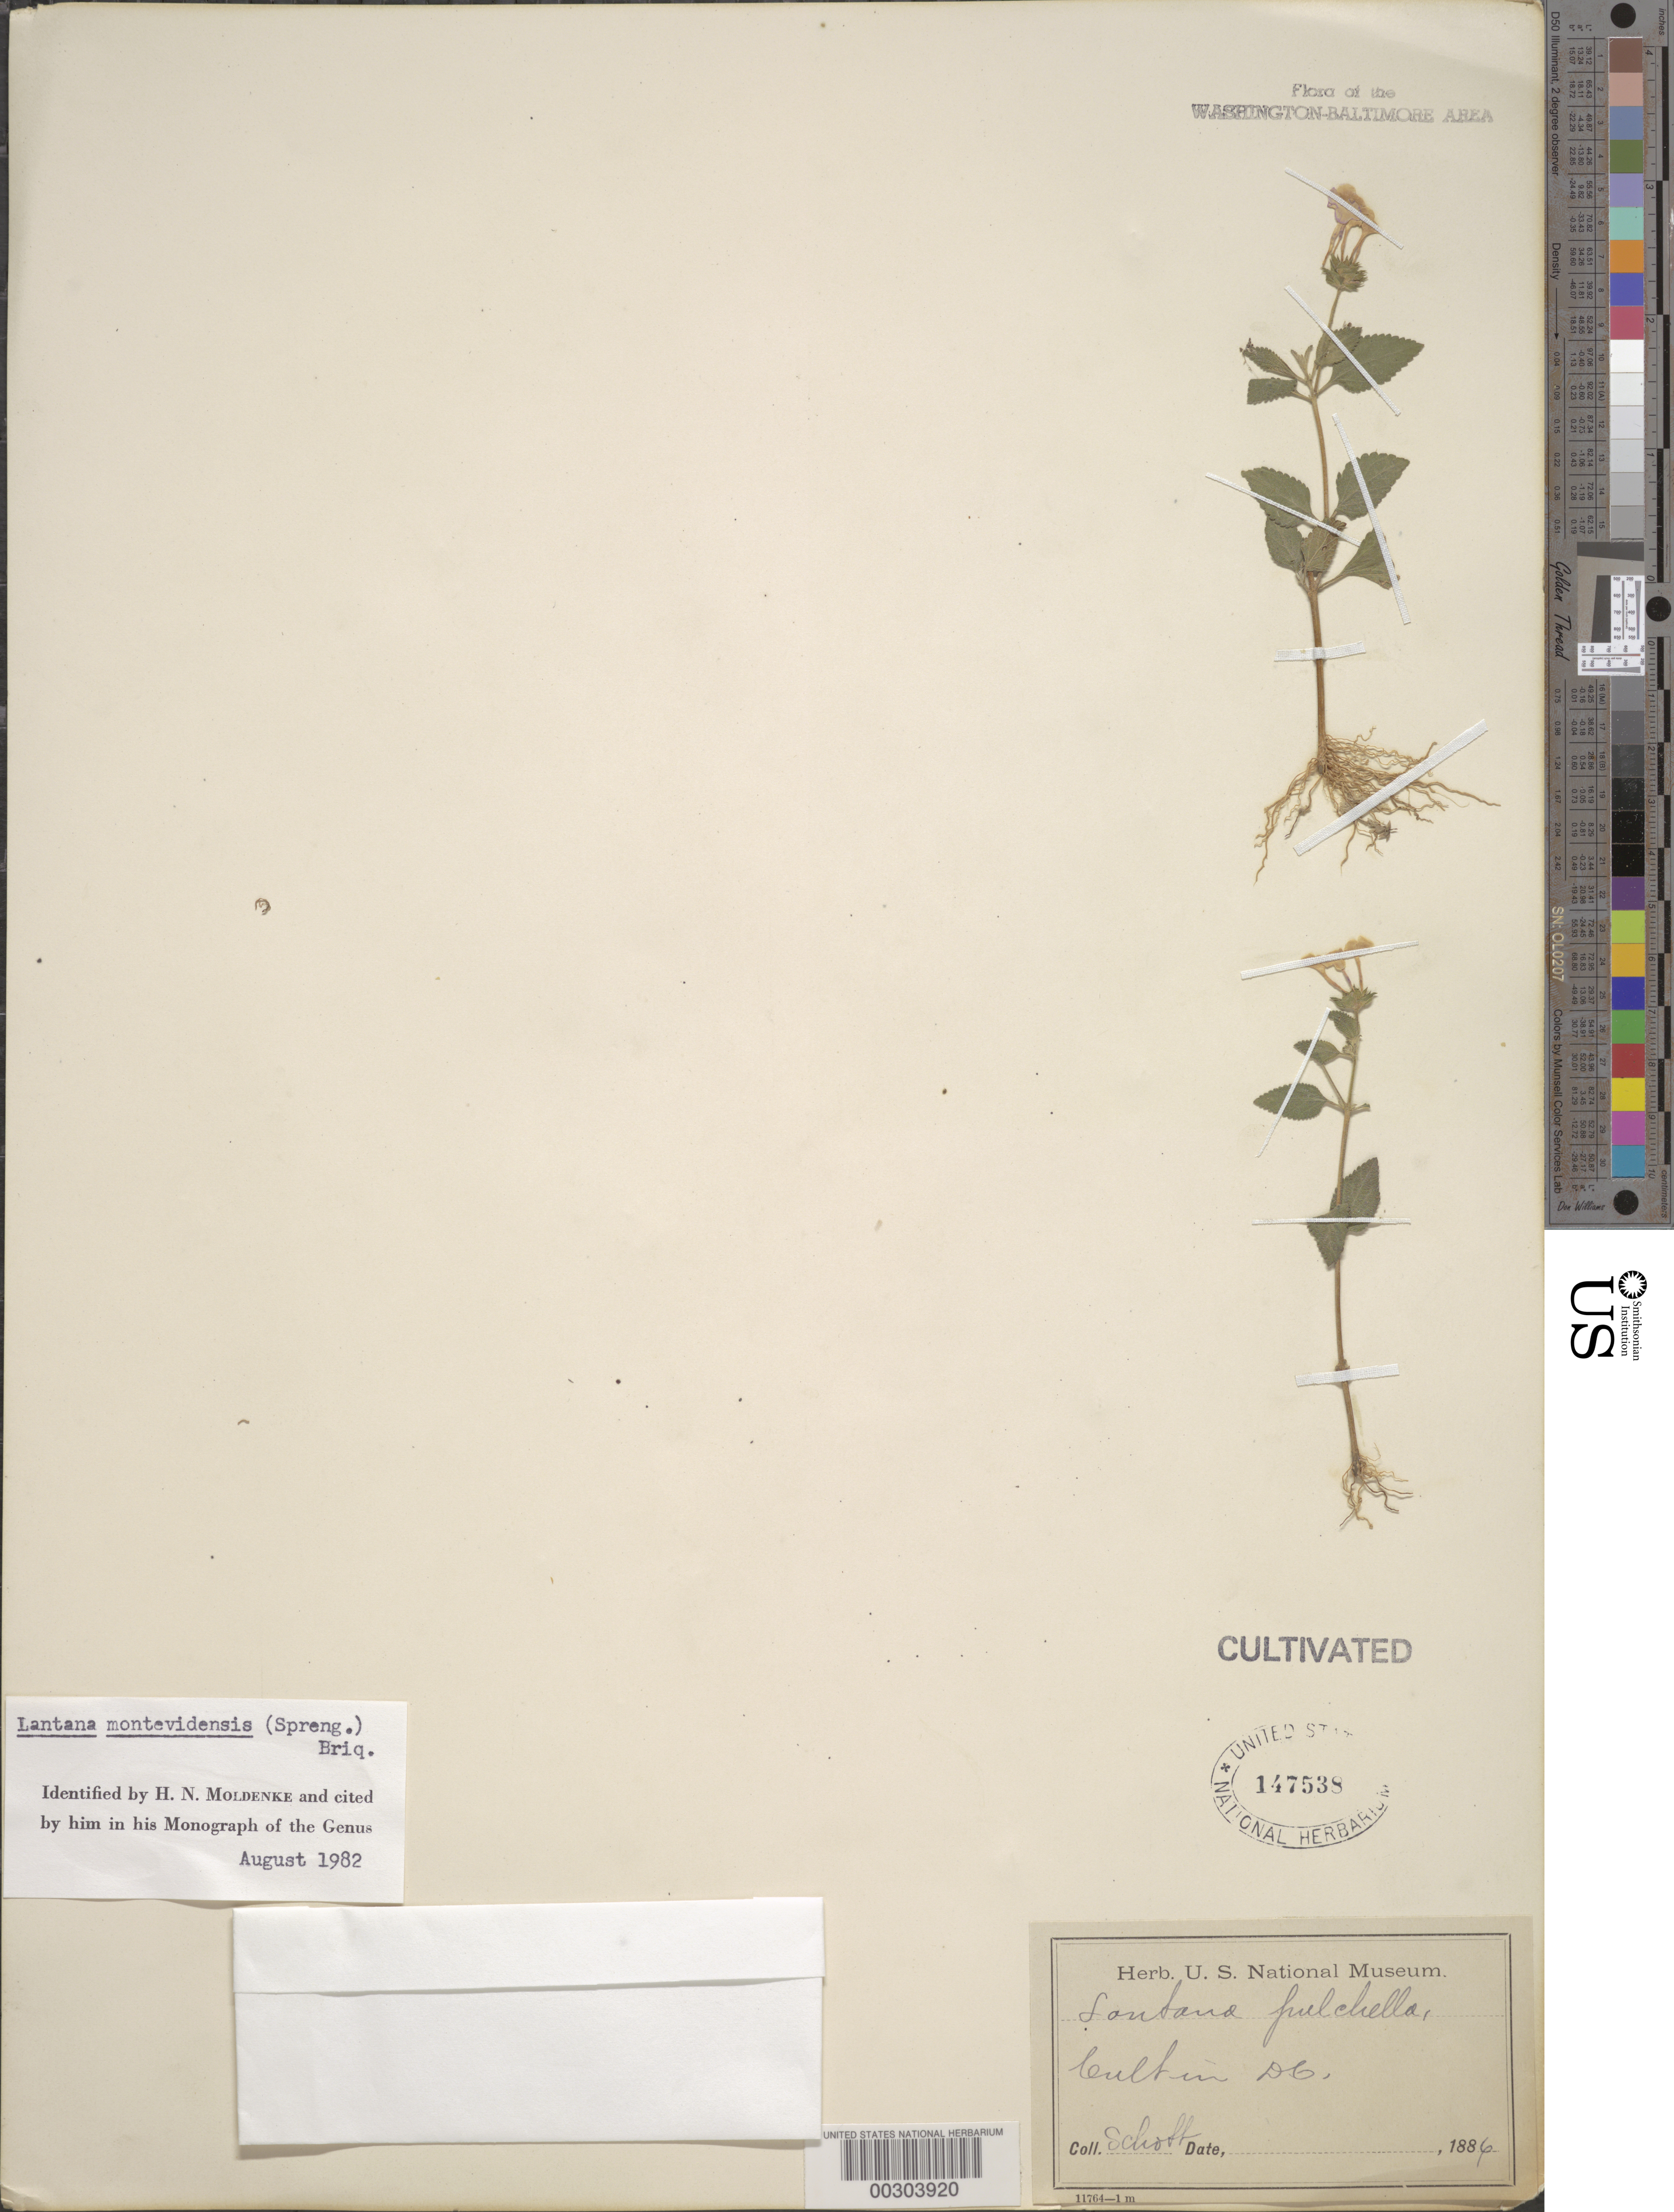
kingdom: Plantae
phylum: Tracheophyta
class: Magnoliopsida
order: Lamiales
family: Verbenaceae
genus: Lantana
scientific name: Lantana montevidensis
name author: (Spreng.) Briq.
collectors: A. L. Schott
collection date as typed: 1886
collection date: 1886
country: United States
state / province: District of Columbia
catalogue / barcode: US 147538